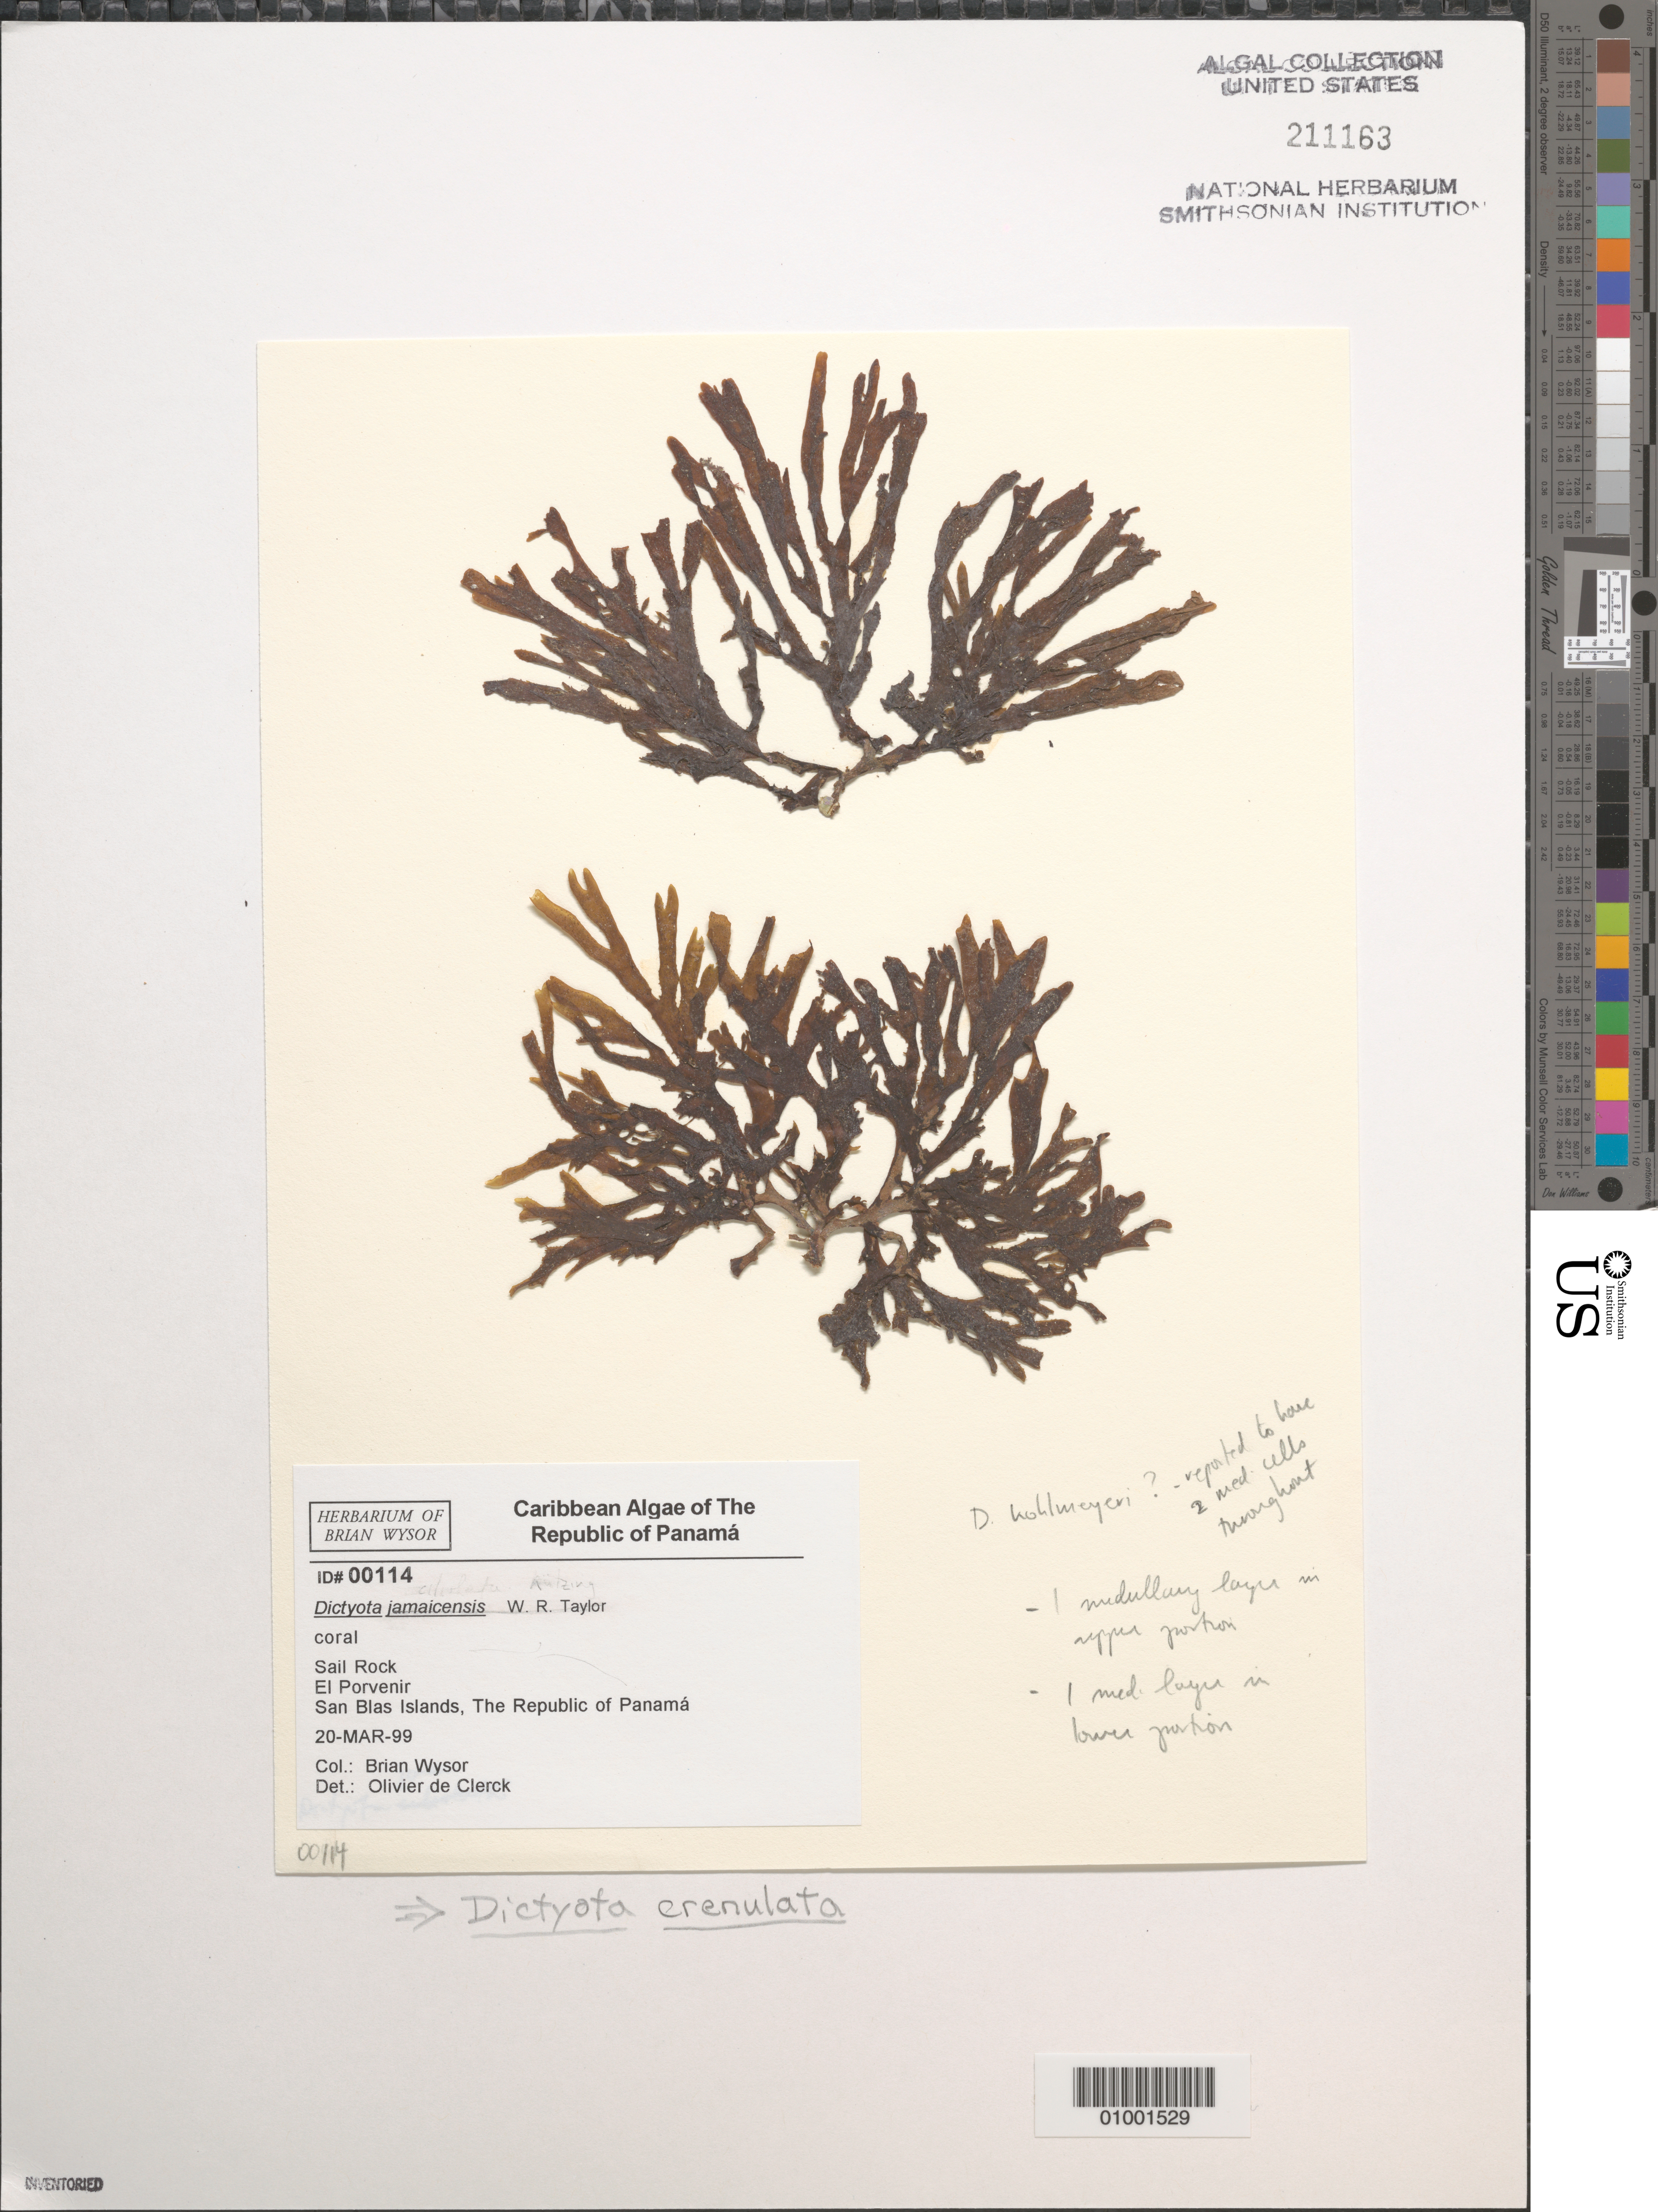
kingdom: Chromista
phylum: Ochrophyta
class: Phaeophyceae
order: Dictyotales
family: Dictyotaceae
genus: Dictyota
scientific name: Dictyota crenulata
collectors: B. Wysor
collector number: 00114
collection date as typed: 20 Mar 1999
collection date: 1999-03-20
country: Panama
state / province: Kuna Yala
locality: Sail Rock, El Porvenir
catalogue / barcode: US 211163